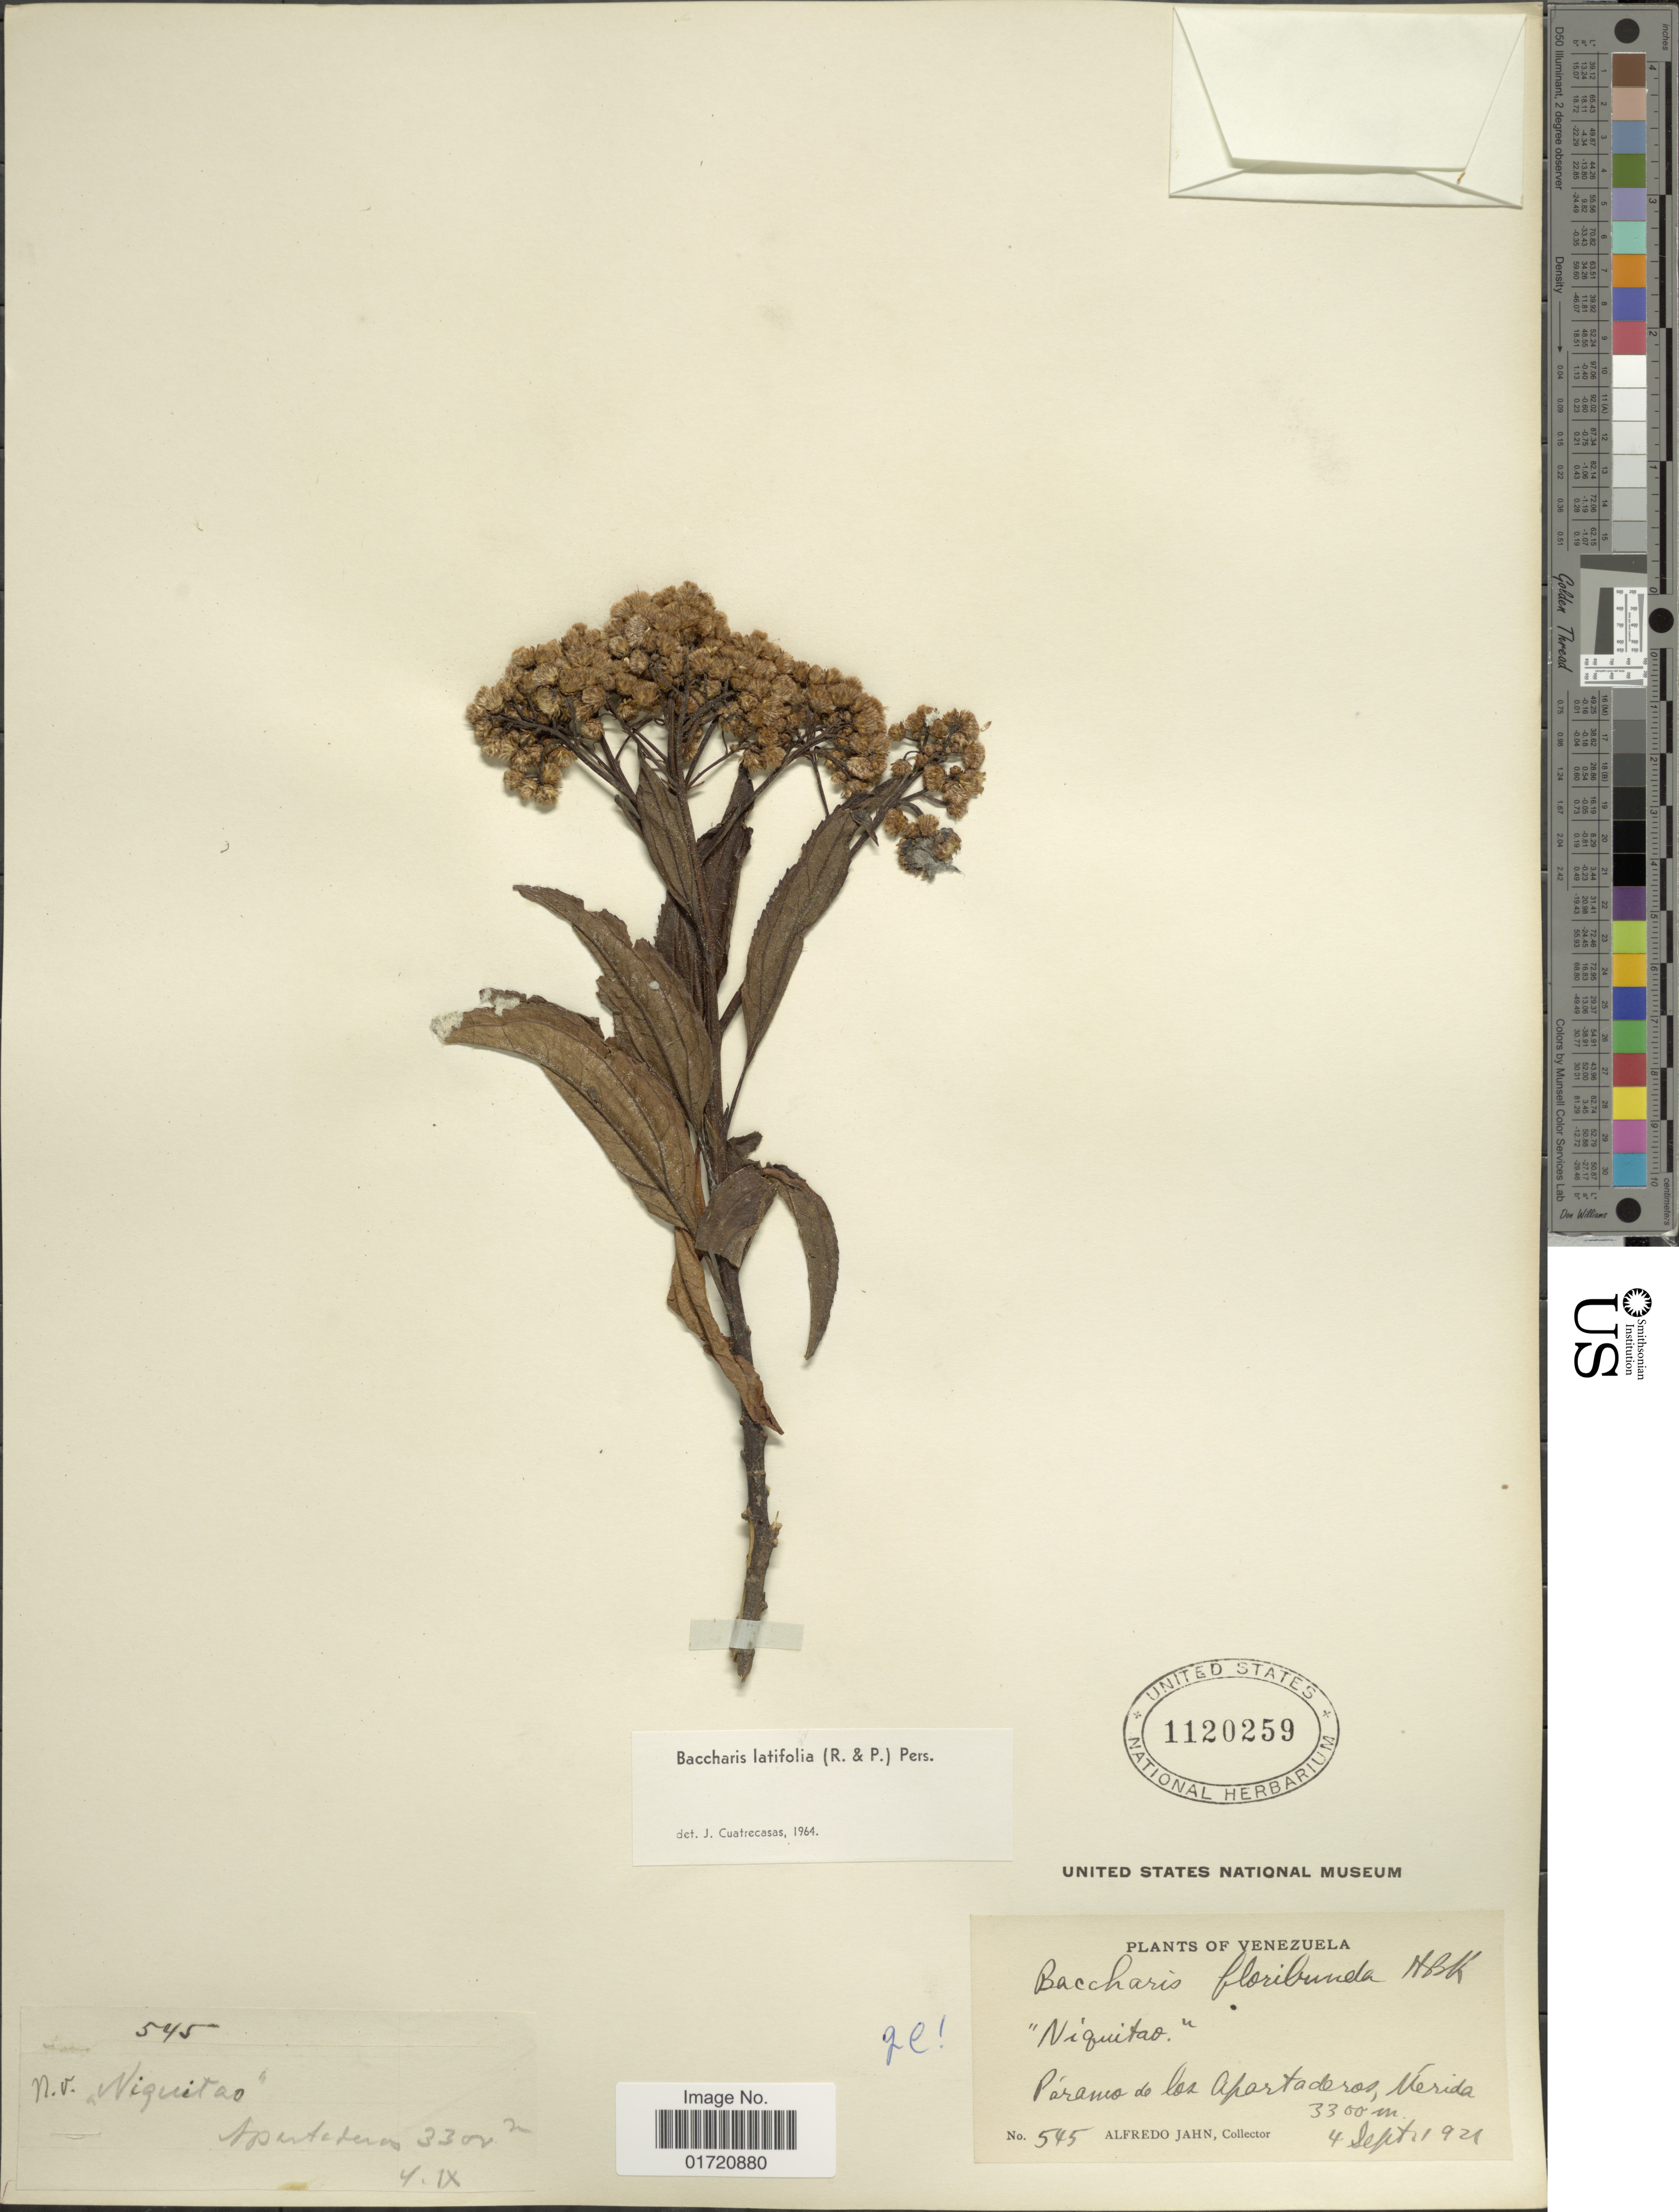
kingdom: Plantae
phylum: Tracheophyta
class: Magnoliopsida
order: Asterales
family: Asteraceae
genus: Baccharis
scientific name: Baccharis latifolia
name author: (Ruiz & Pav.) Pers.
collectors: A. Jahn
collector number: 545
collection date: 1921-09-04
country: Venezuela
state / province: Mérida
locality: Paramo de los Apartaderos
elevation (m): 3300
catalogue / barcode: US 1120259